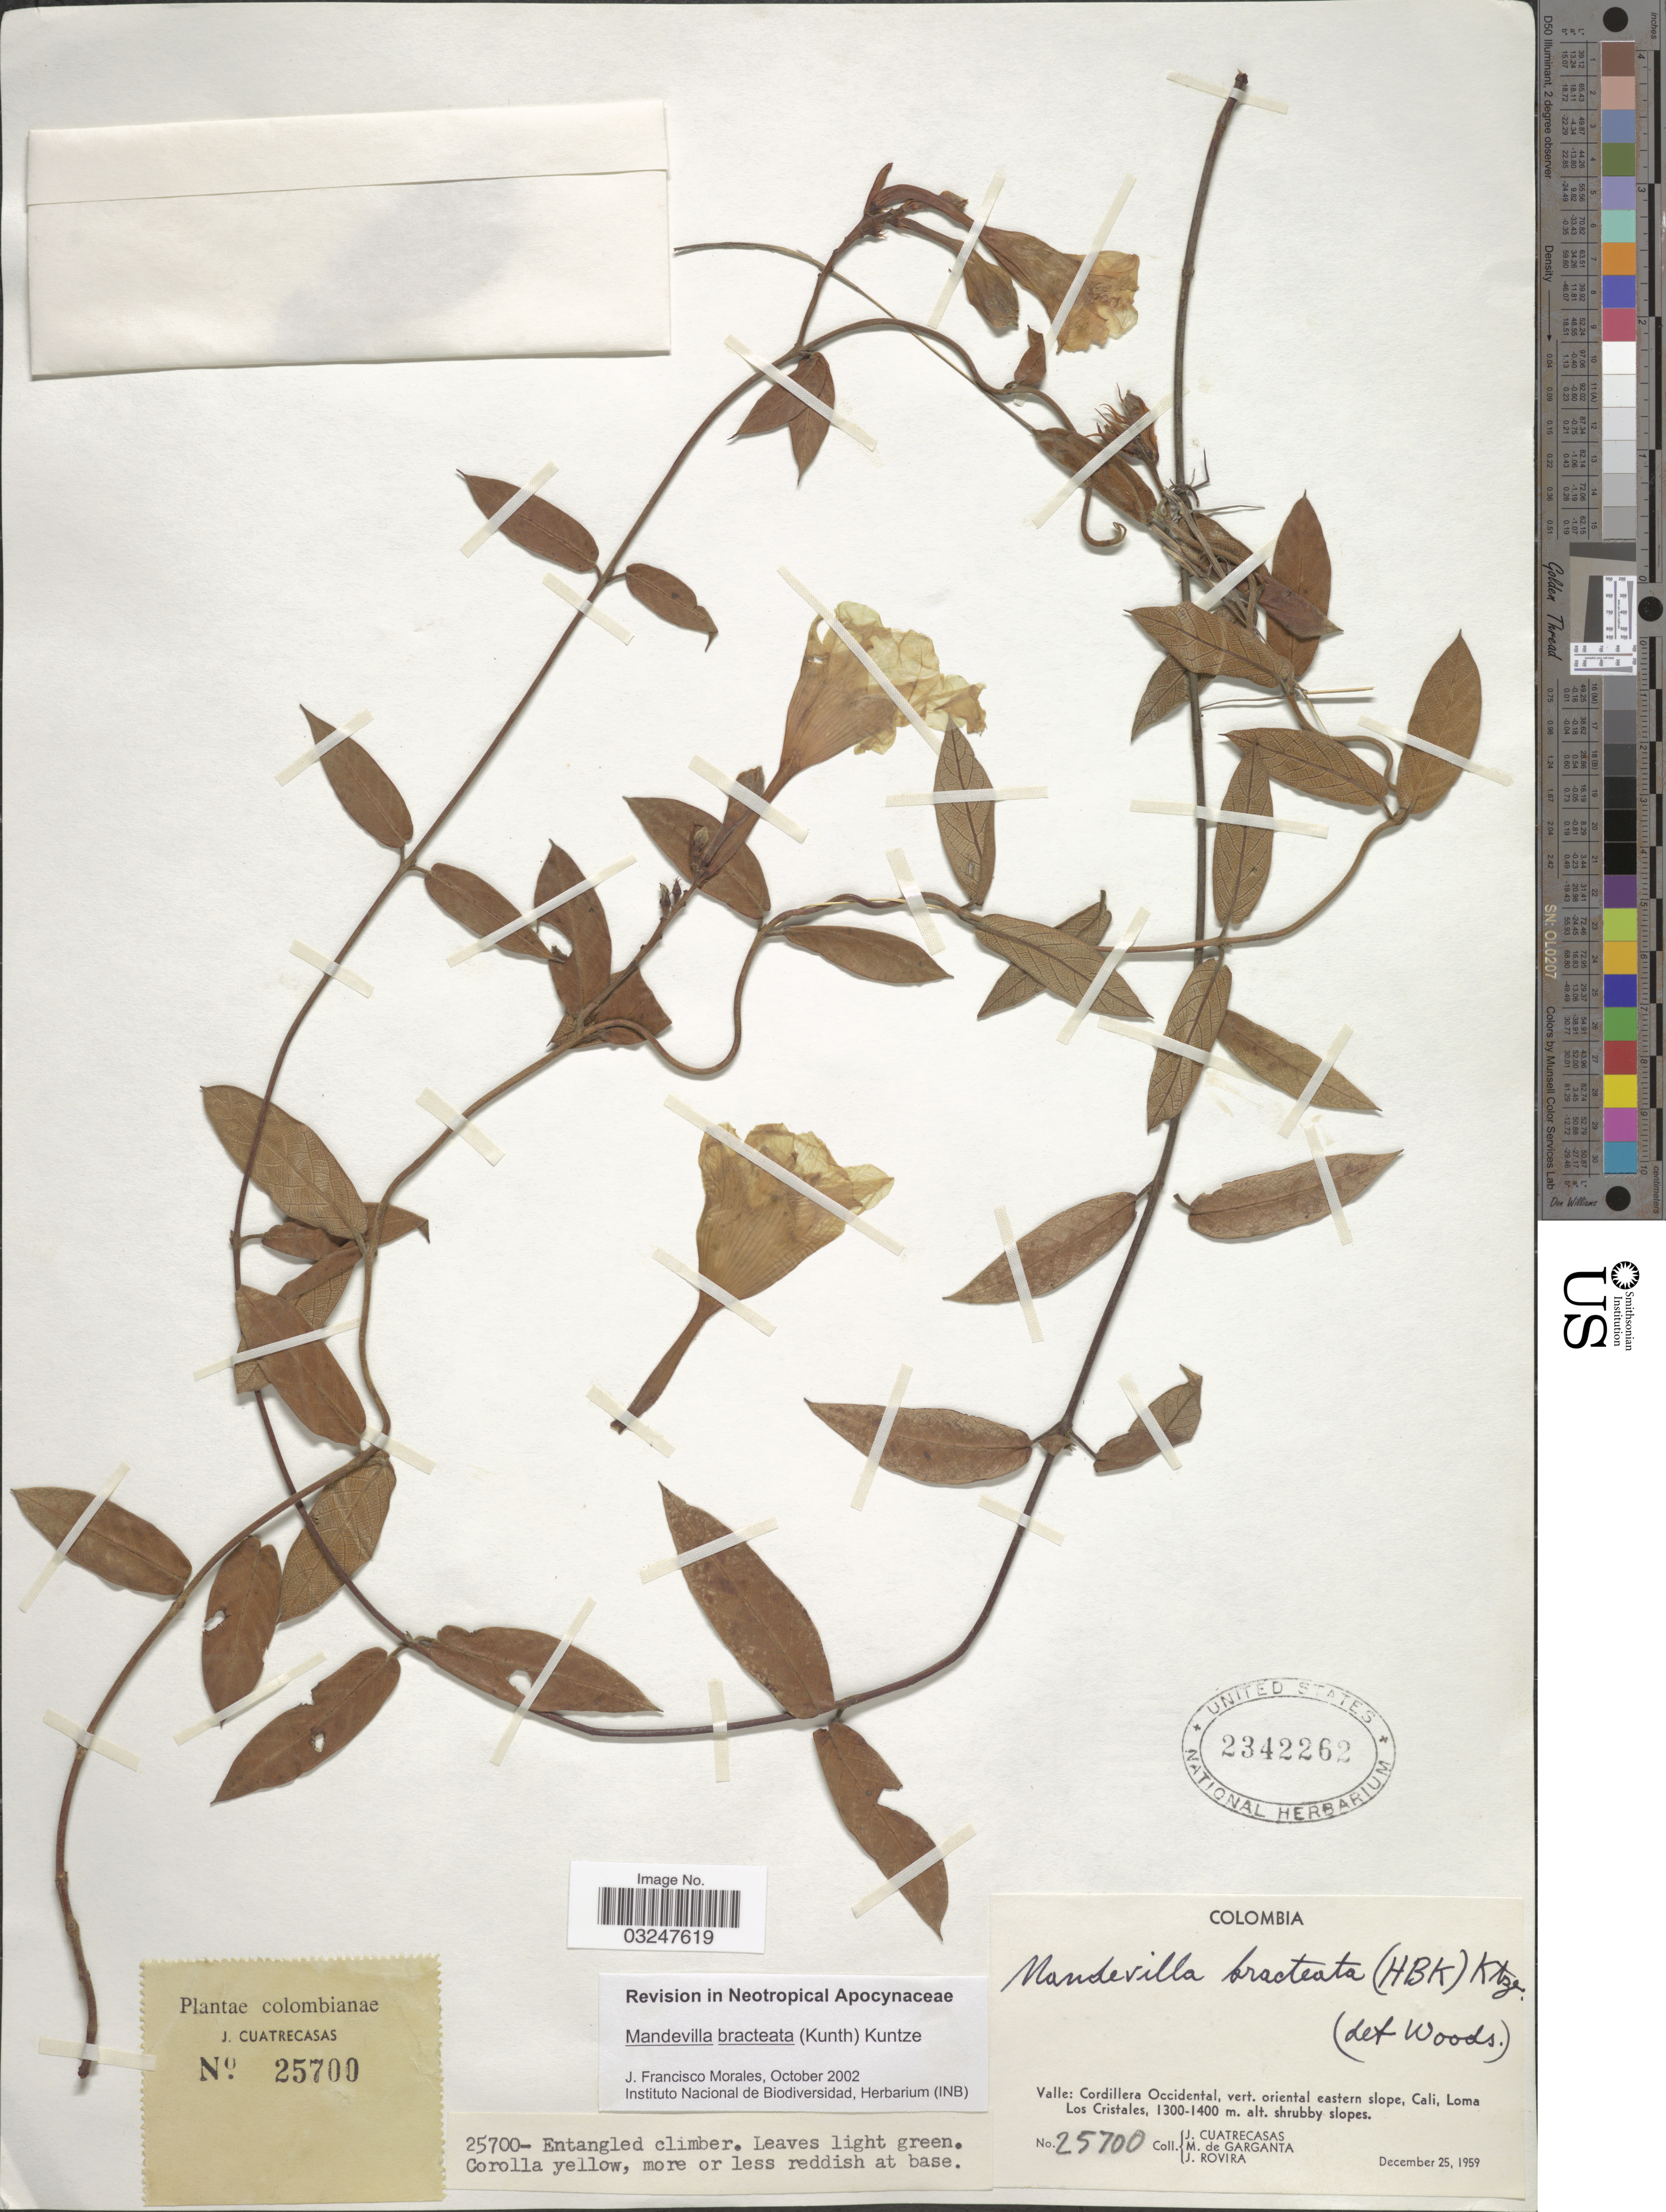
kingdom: Plantae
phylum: Tracheophyta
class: Magnoliopsida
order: Gentianales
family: Apocynaceae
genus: Mandevilla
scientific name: Mandevilla bracteata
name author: (Kunth) Kuntze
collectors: J. Cuatrecasas, M. Garganta & J. Rovira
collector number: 25700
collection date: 1959-12-25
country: Colombia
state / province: Valle del Cauca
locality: Valle: Cordillera Occidental, vert. oriental eastern slope, Cali, Loma Los Cristales.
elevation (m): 1300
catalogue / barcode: US 2342262